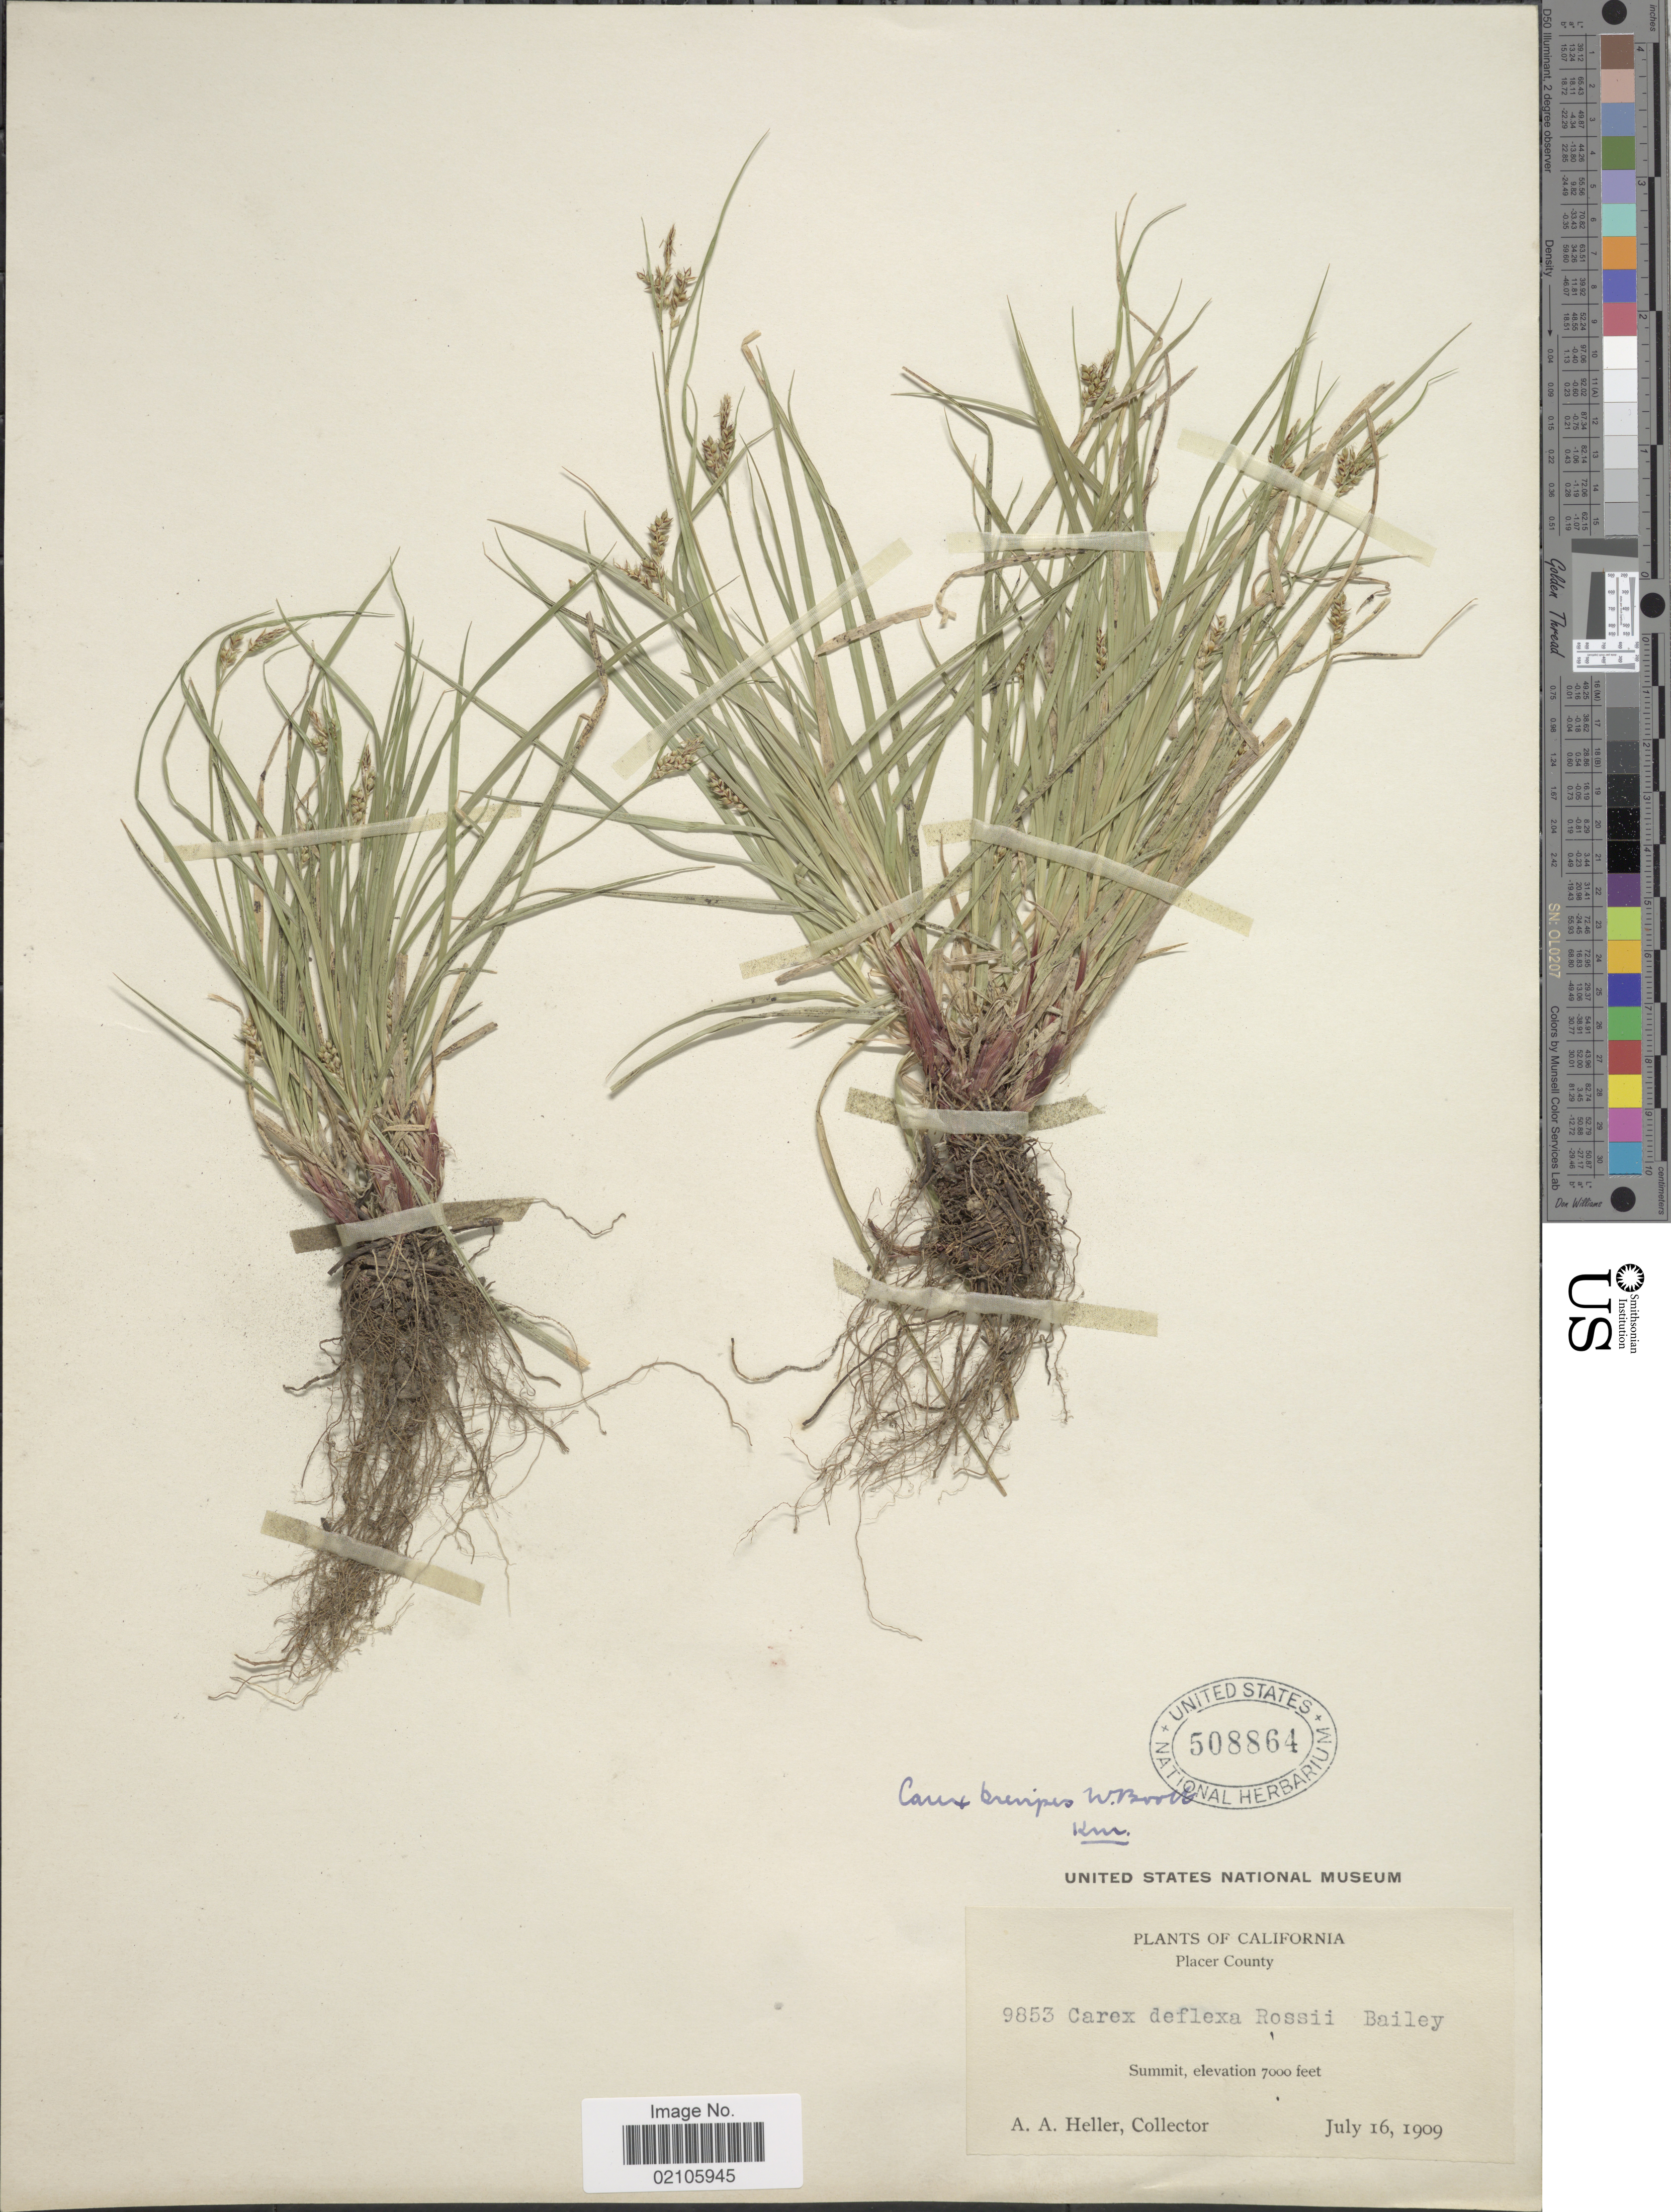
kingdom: Plantae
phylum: Tracheophyta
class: Liliopsida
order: Poales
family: Cyperaceae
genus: Carex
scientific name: Carex rossii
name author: Boott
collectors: A. A. Heller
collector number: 9853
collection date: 1909-07-16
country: United States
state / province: California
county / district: Placer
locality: Placer County, Summit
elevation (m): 2134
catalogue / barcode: US 508864